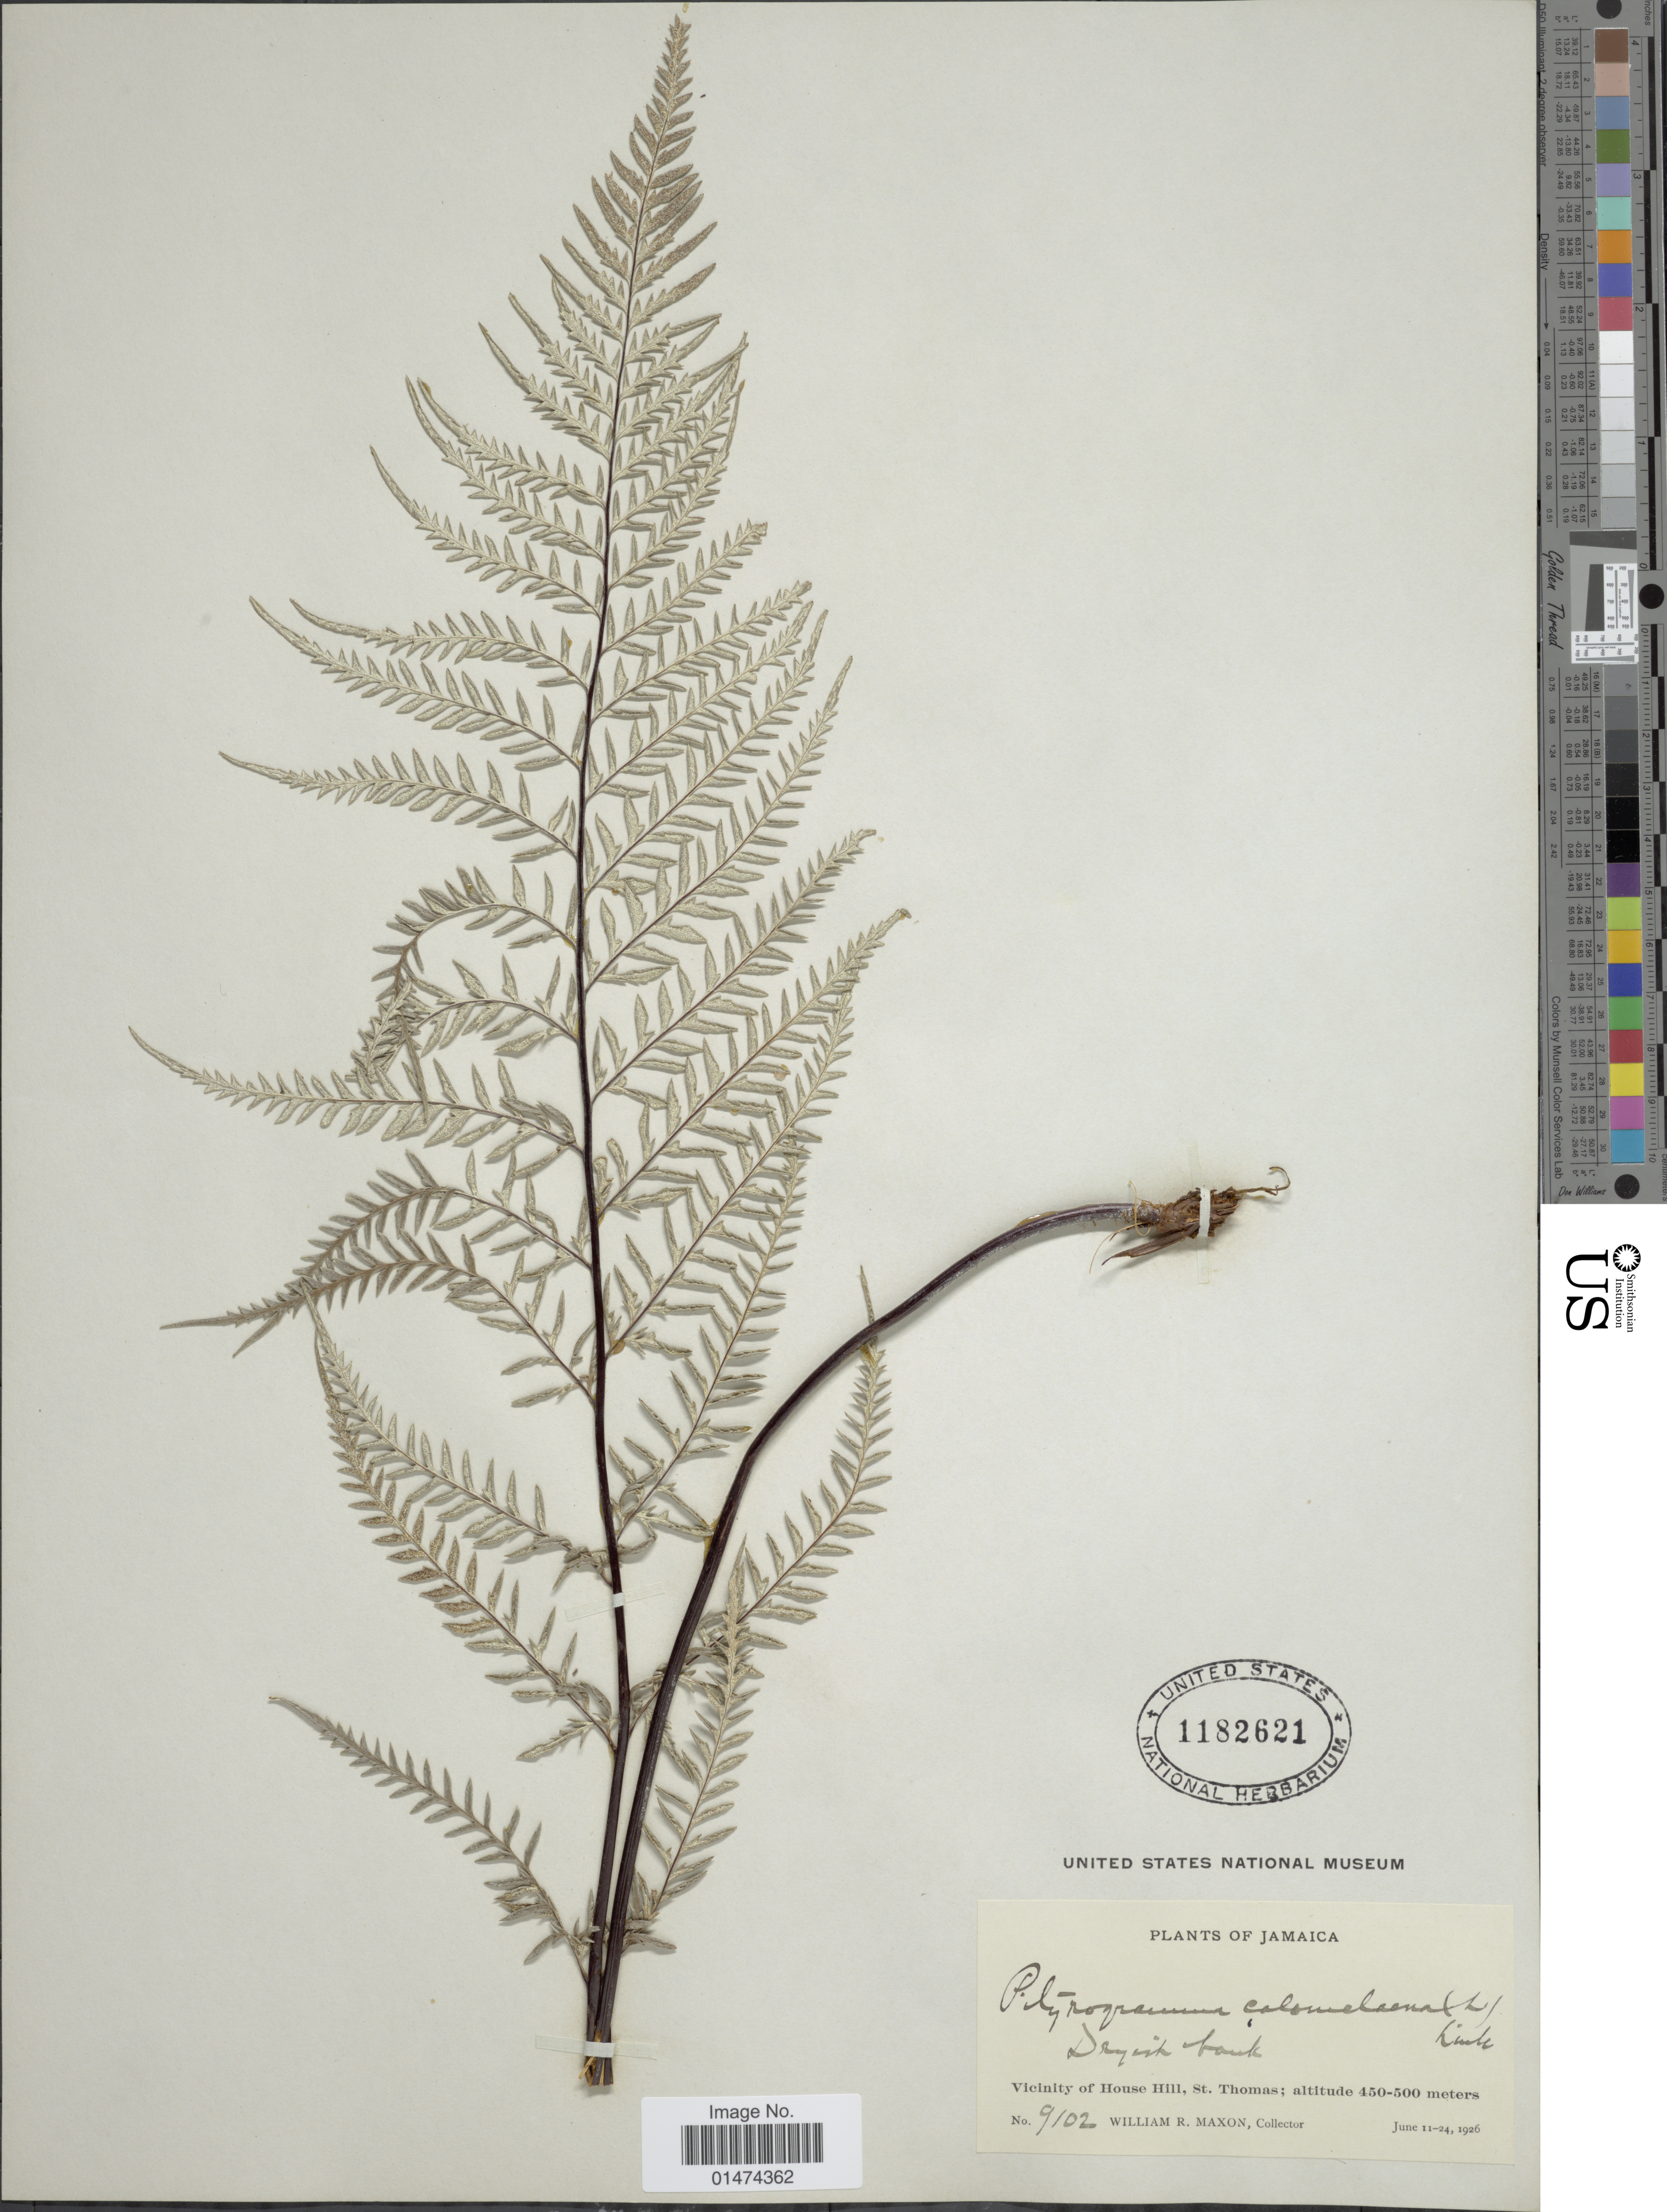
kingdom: Plantae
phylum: Tracheophyta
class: Polypodiopsida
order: Polypodiales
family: Pteridaceae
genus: Pityrogramma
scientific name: Pityrogramma calomelanos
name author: (L.) Link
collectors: W. R. Maxon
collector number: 9102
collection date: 1926-06-11/1926-06-24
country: Jamaica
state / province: Saint Thomas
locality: Vicinity of House Hill, St. Thomas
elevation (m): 450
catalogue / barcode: US 1182621